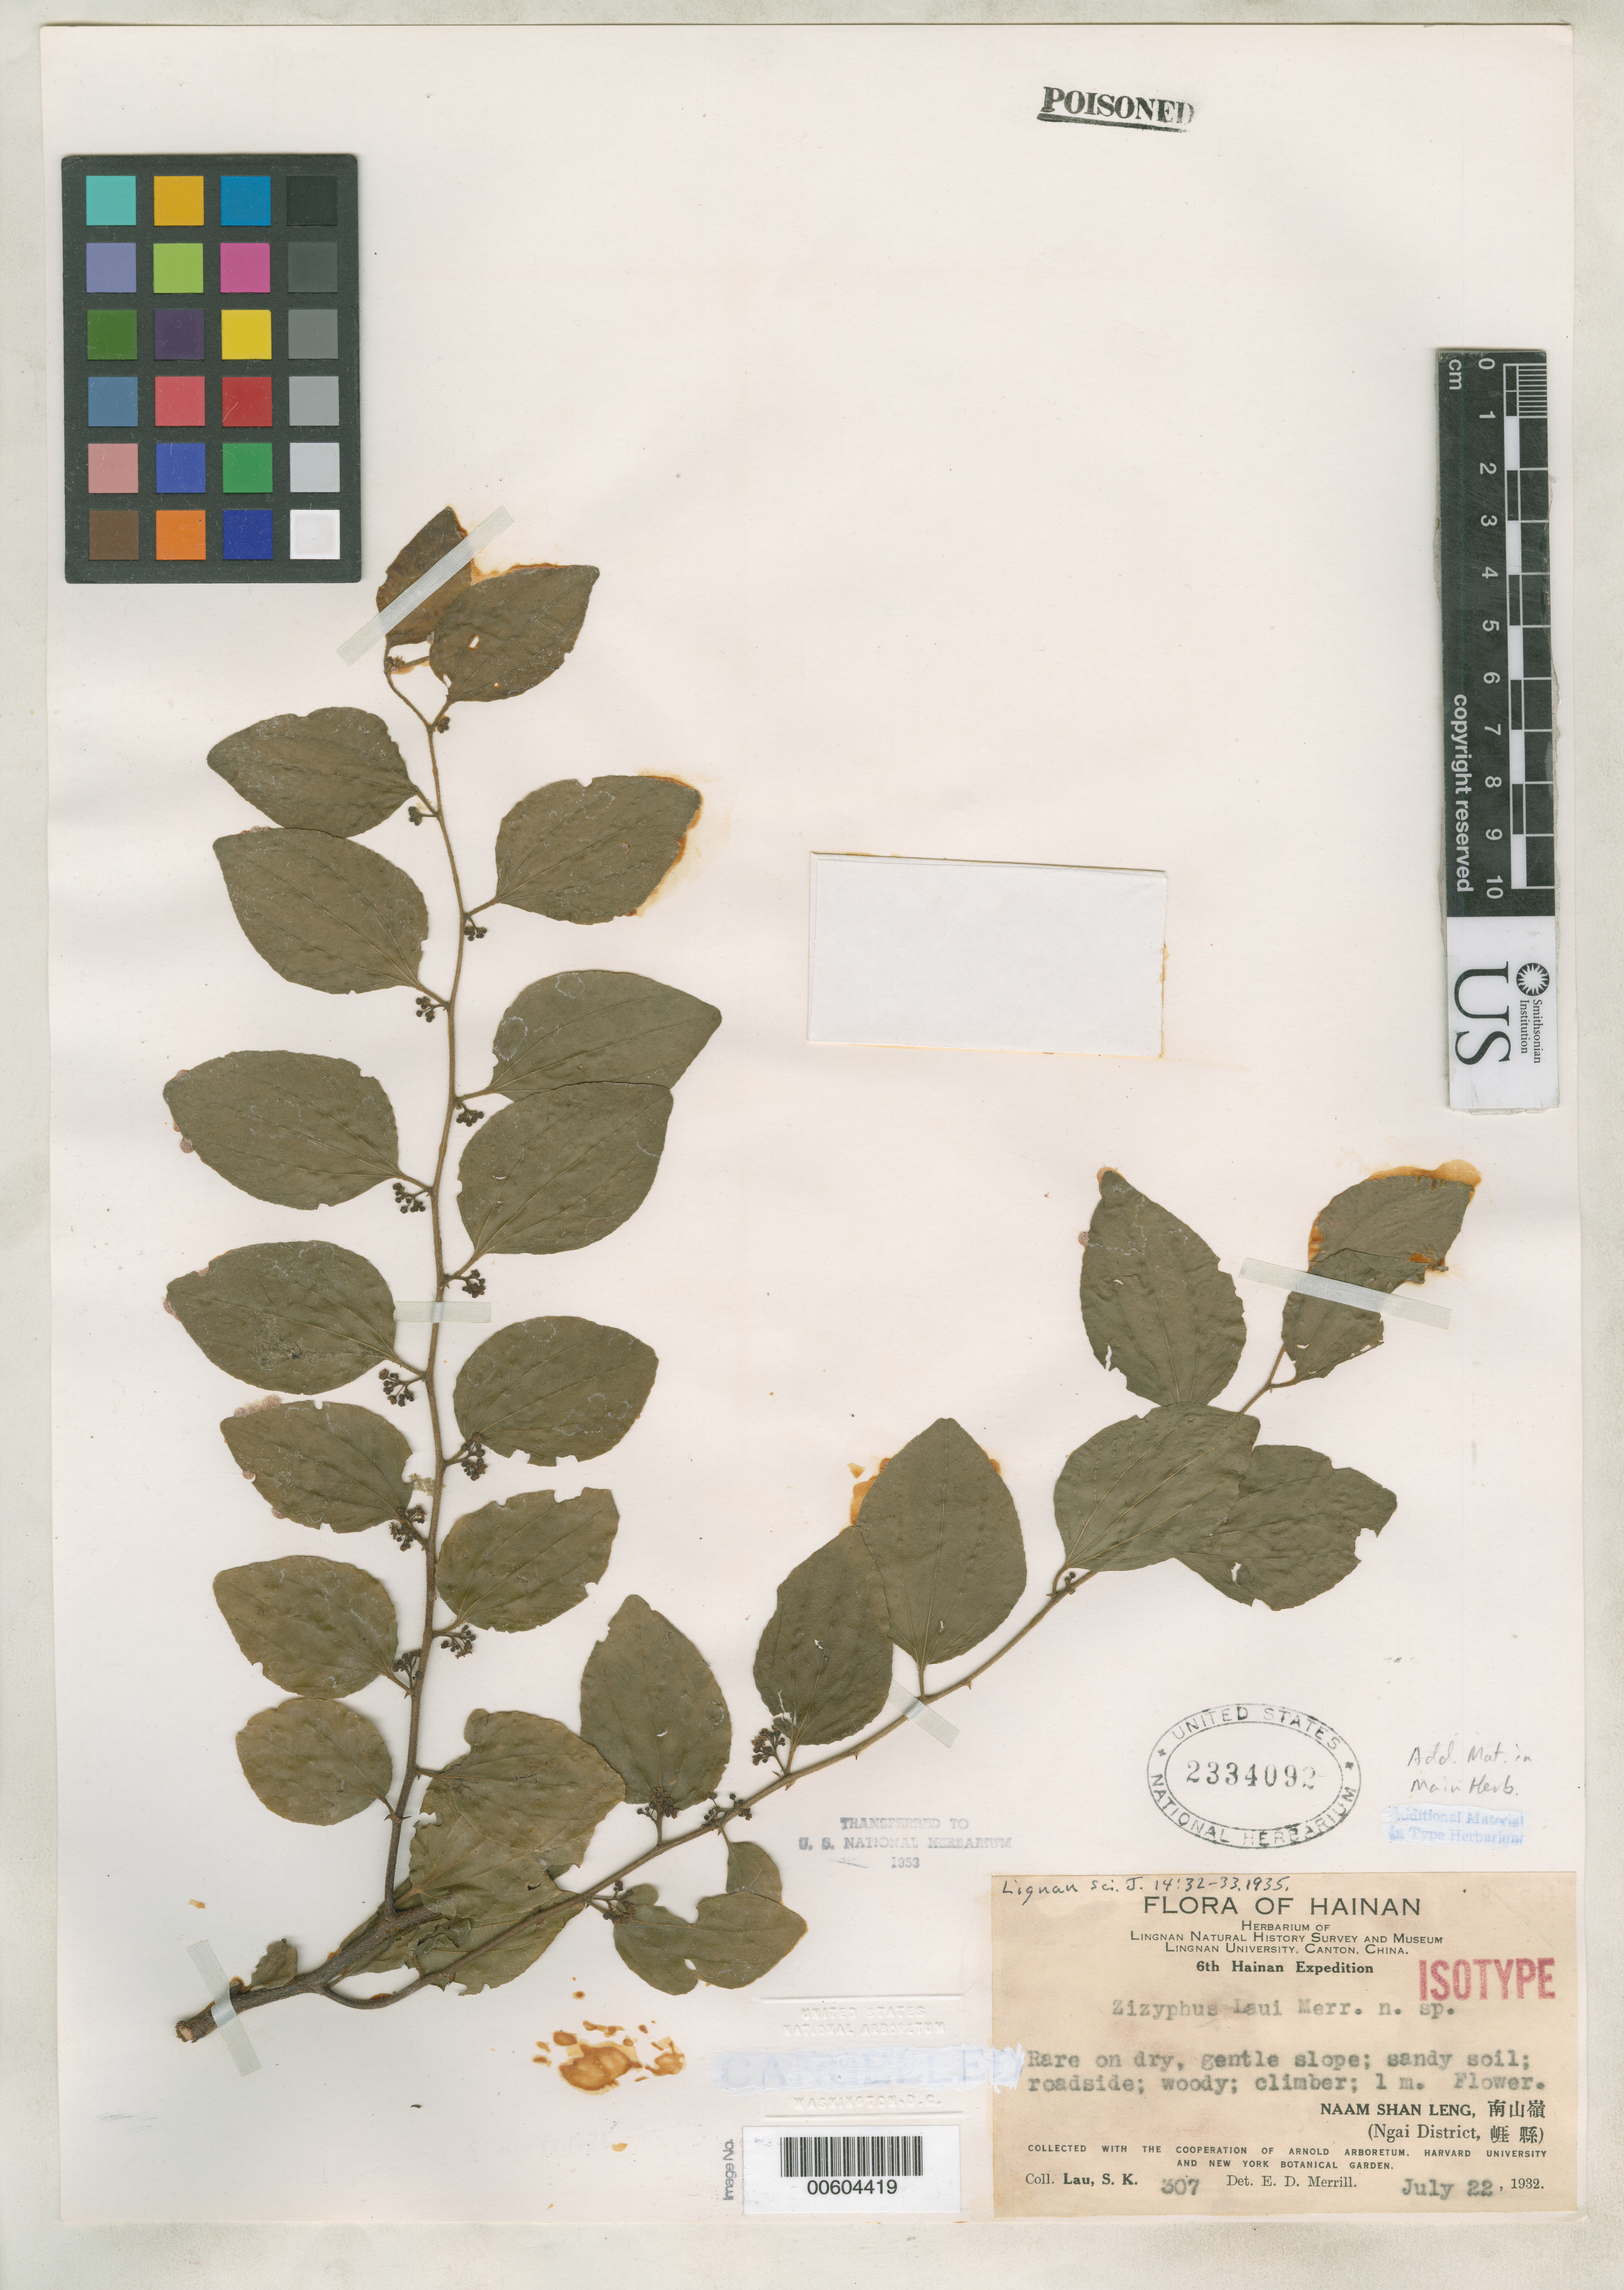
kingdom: Plantae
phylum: Tracheophyta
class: Magnoliopsida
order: Rosales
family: Rhamnaceae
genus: Ziziphus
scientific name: Ziziphus laui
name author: Merr.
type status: Isotype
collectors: S. K. Lau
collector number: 307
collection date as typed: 22 Jul 1932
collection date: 1932-07-22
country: China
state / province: Hainan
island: Hainan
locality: Ngai Dist., Naam Shan Leng.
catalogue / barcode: US 2334092